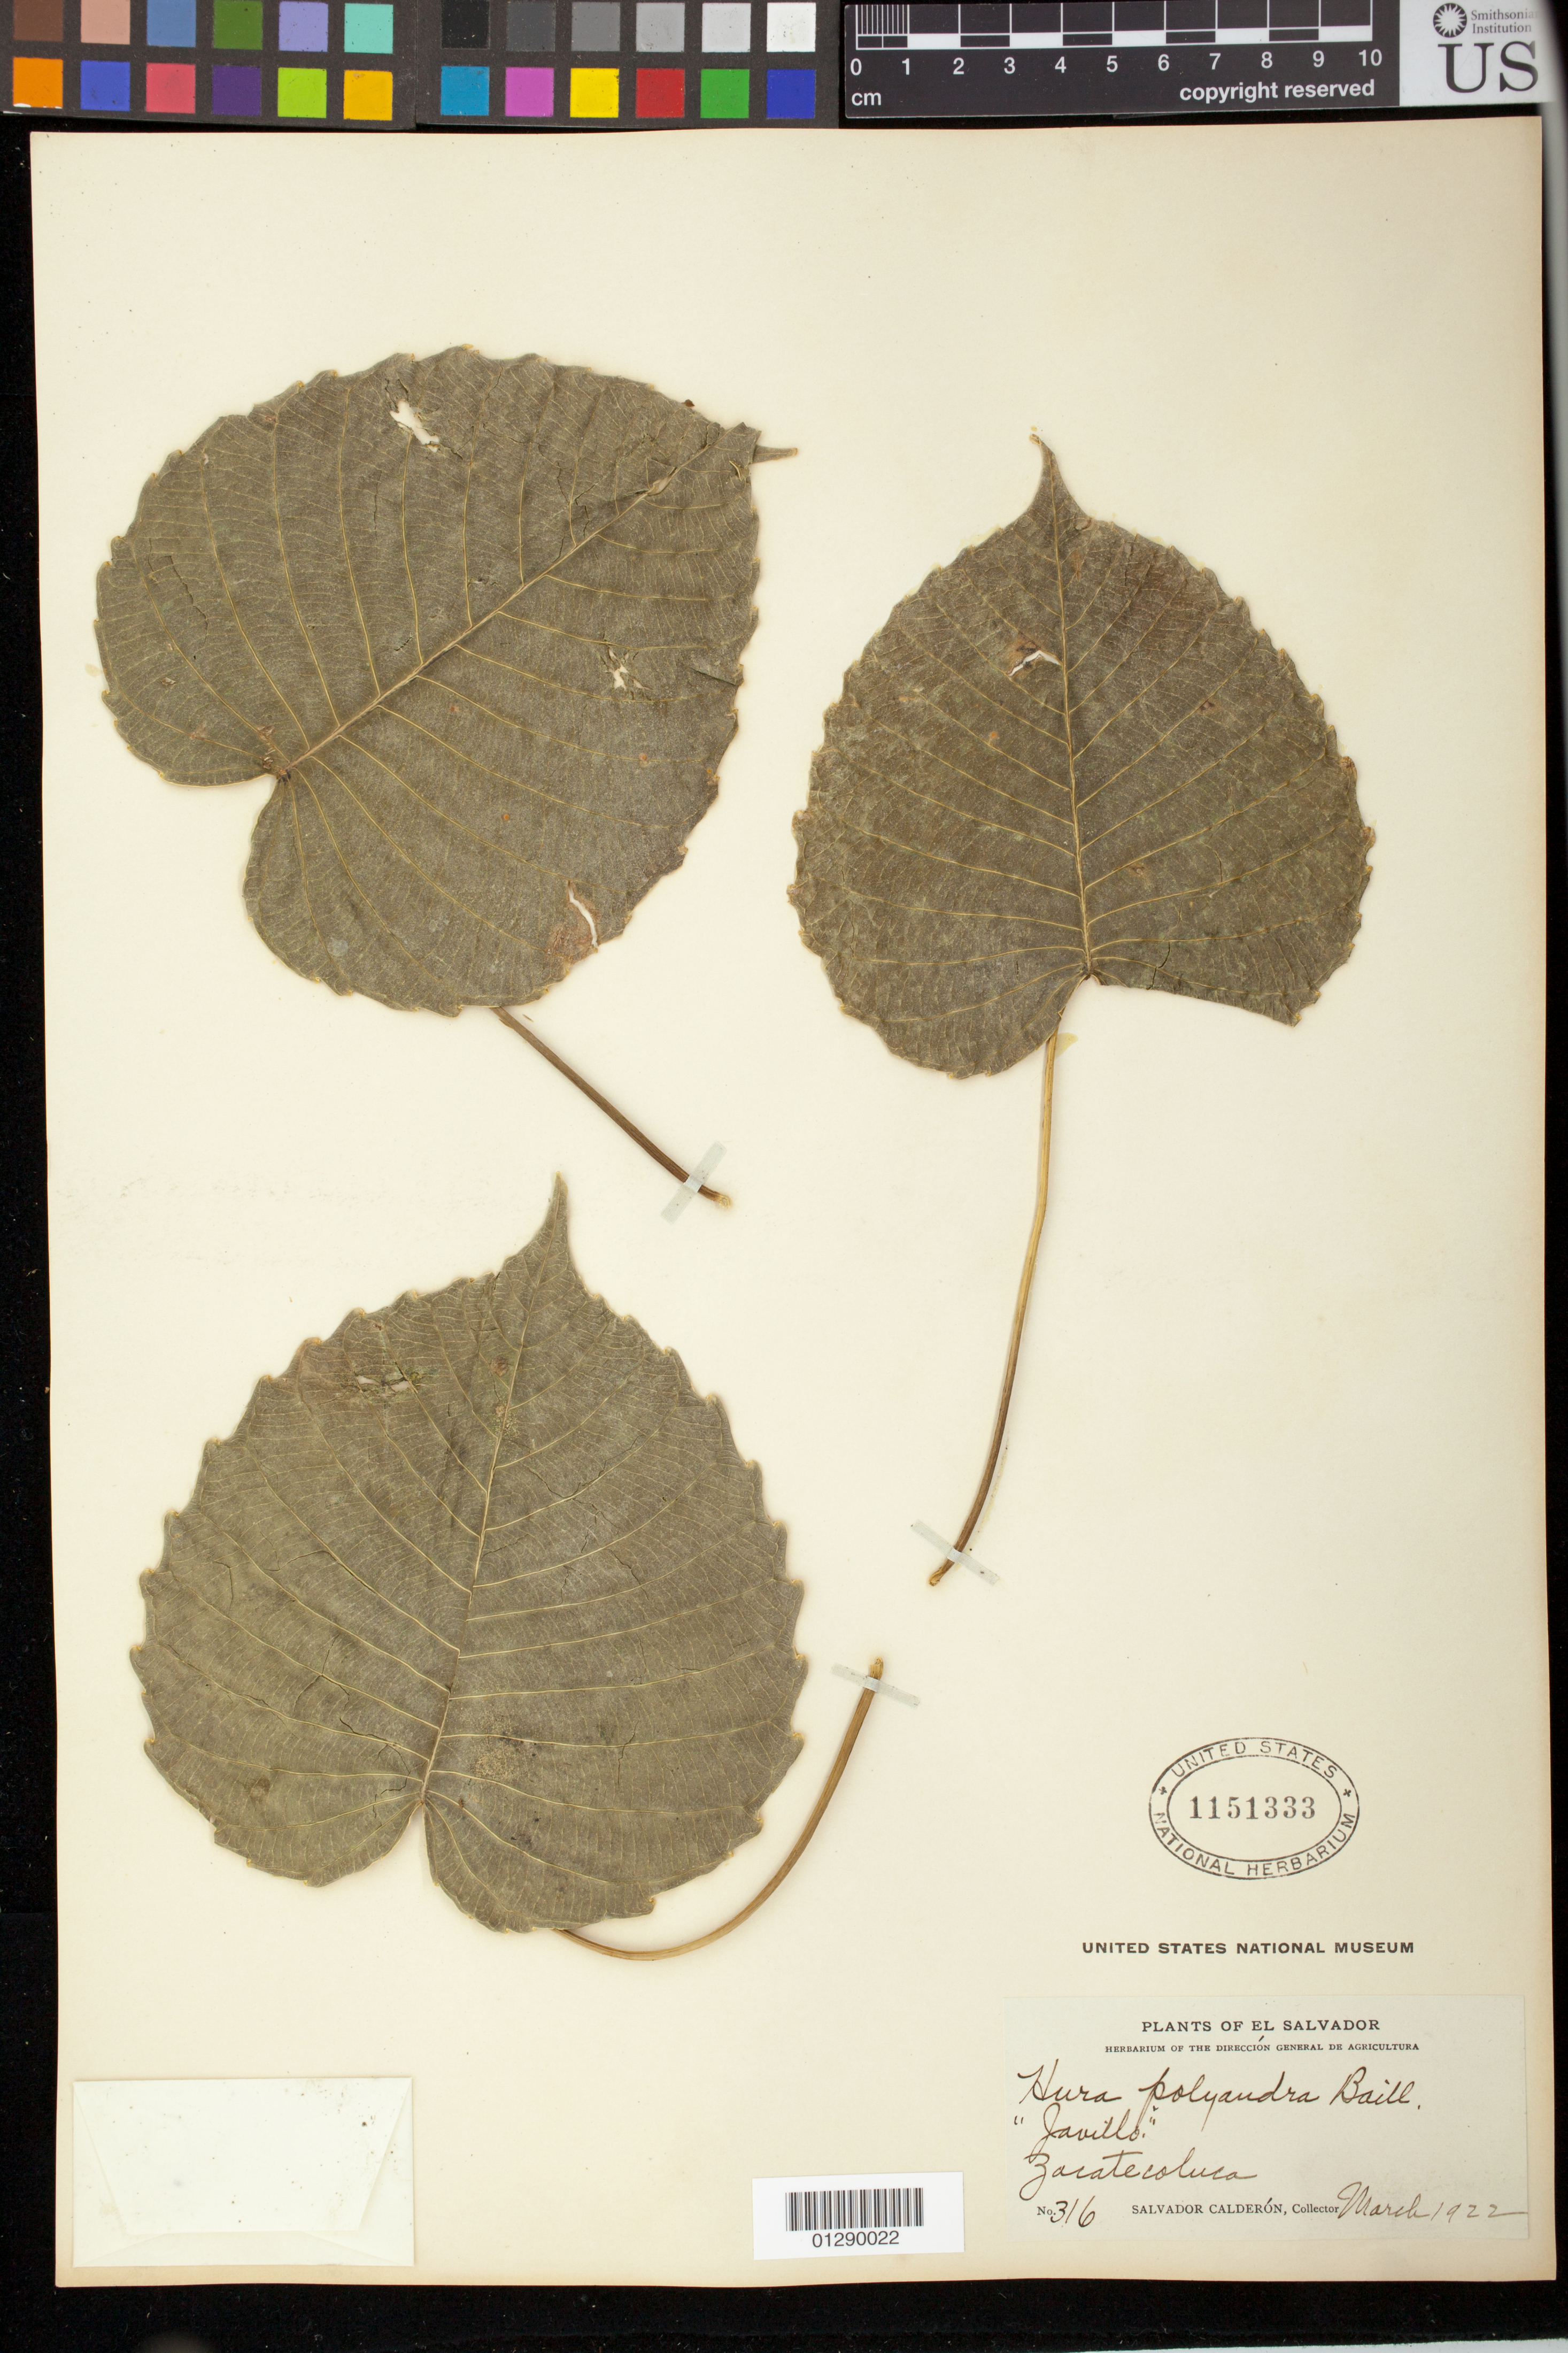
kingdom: Plantae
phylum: Tracheophyta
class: Magnoliopsida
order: Malpighiales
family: Euphorbiaceae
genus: Hura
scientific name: Hura polyandra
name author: Baill.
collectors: S. Calderón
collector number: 316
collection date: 1922-03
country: El Salvador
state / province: La Paz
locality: Zacatecoluca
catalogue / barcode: US 1151333